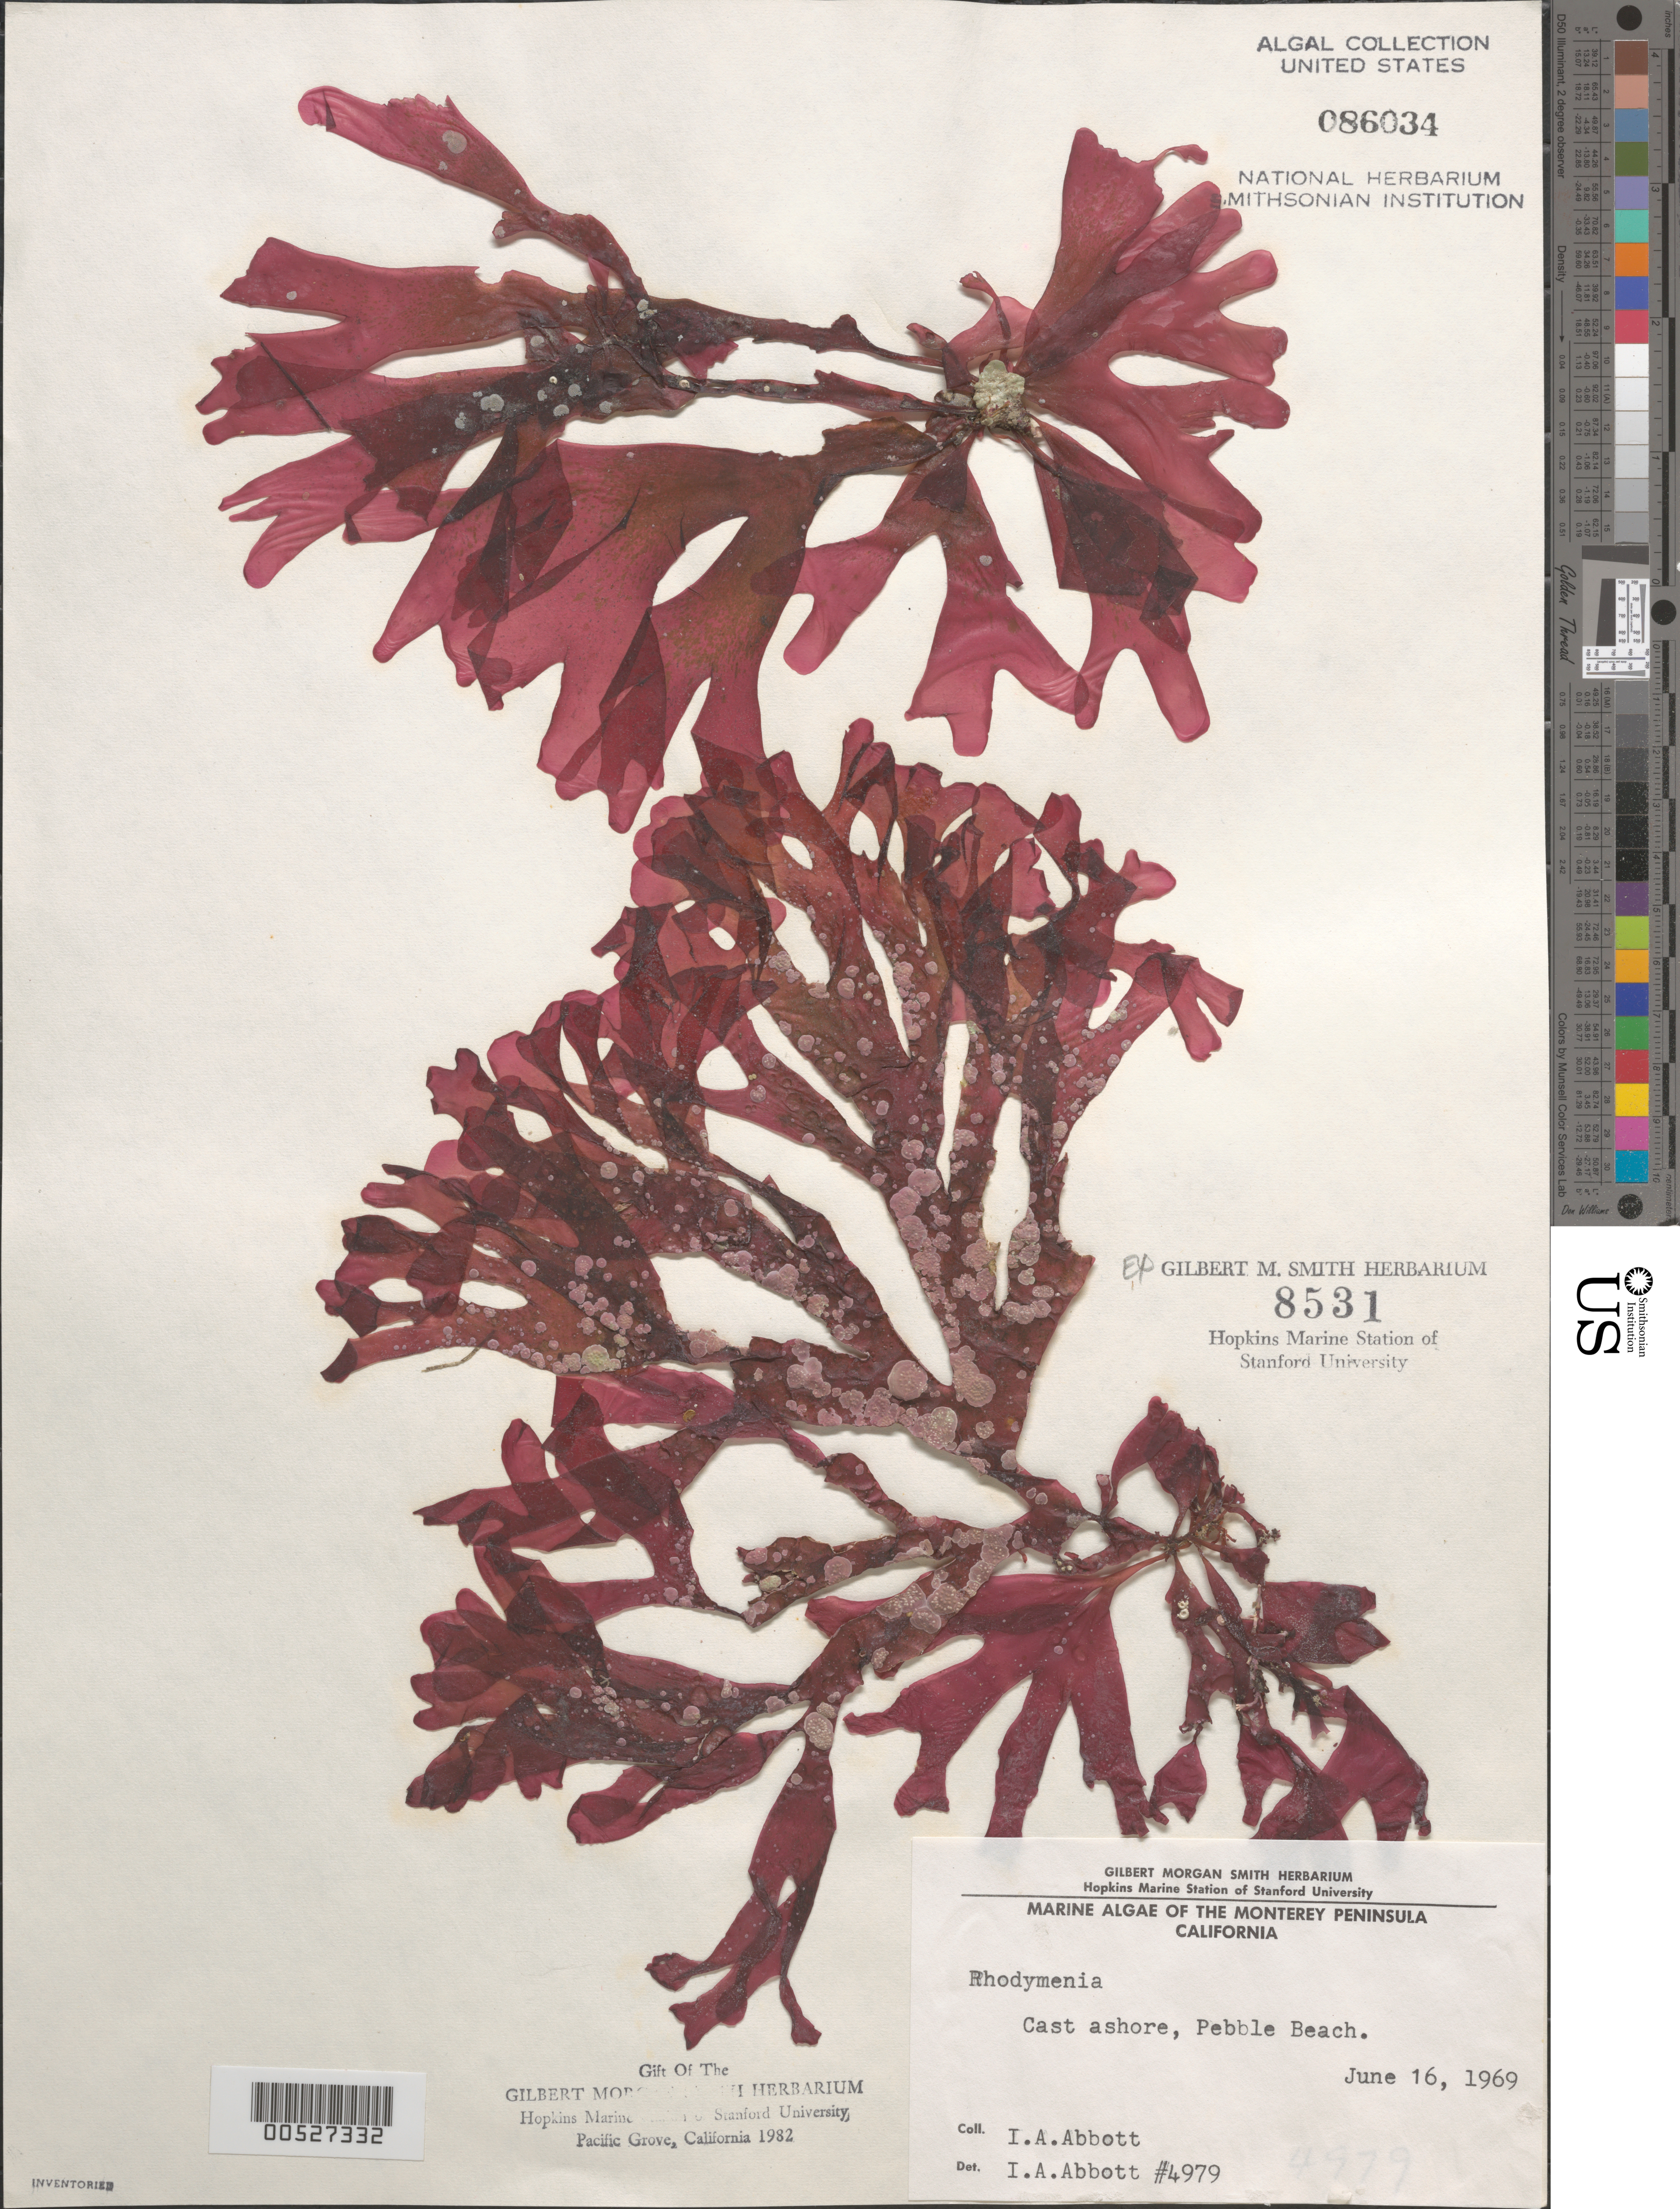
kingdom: Plantae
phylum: Rhodophyta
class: Florideophyceae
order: Rhodymeniales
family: Rhodymeniaceae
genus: Rhodymenia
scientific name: Rhodymenia sp.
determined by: Abbott, Isabella A.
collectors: I. A. Abbott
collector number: IAA 4979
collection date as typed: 16 Jun 1969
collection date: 1969-06-16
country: United States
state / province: California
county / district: Monterey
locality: Pebble Beach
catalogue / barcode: US 86034